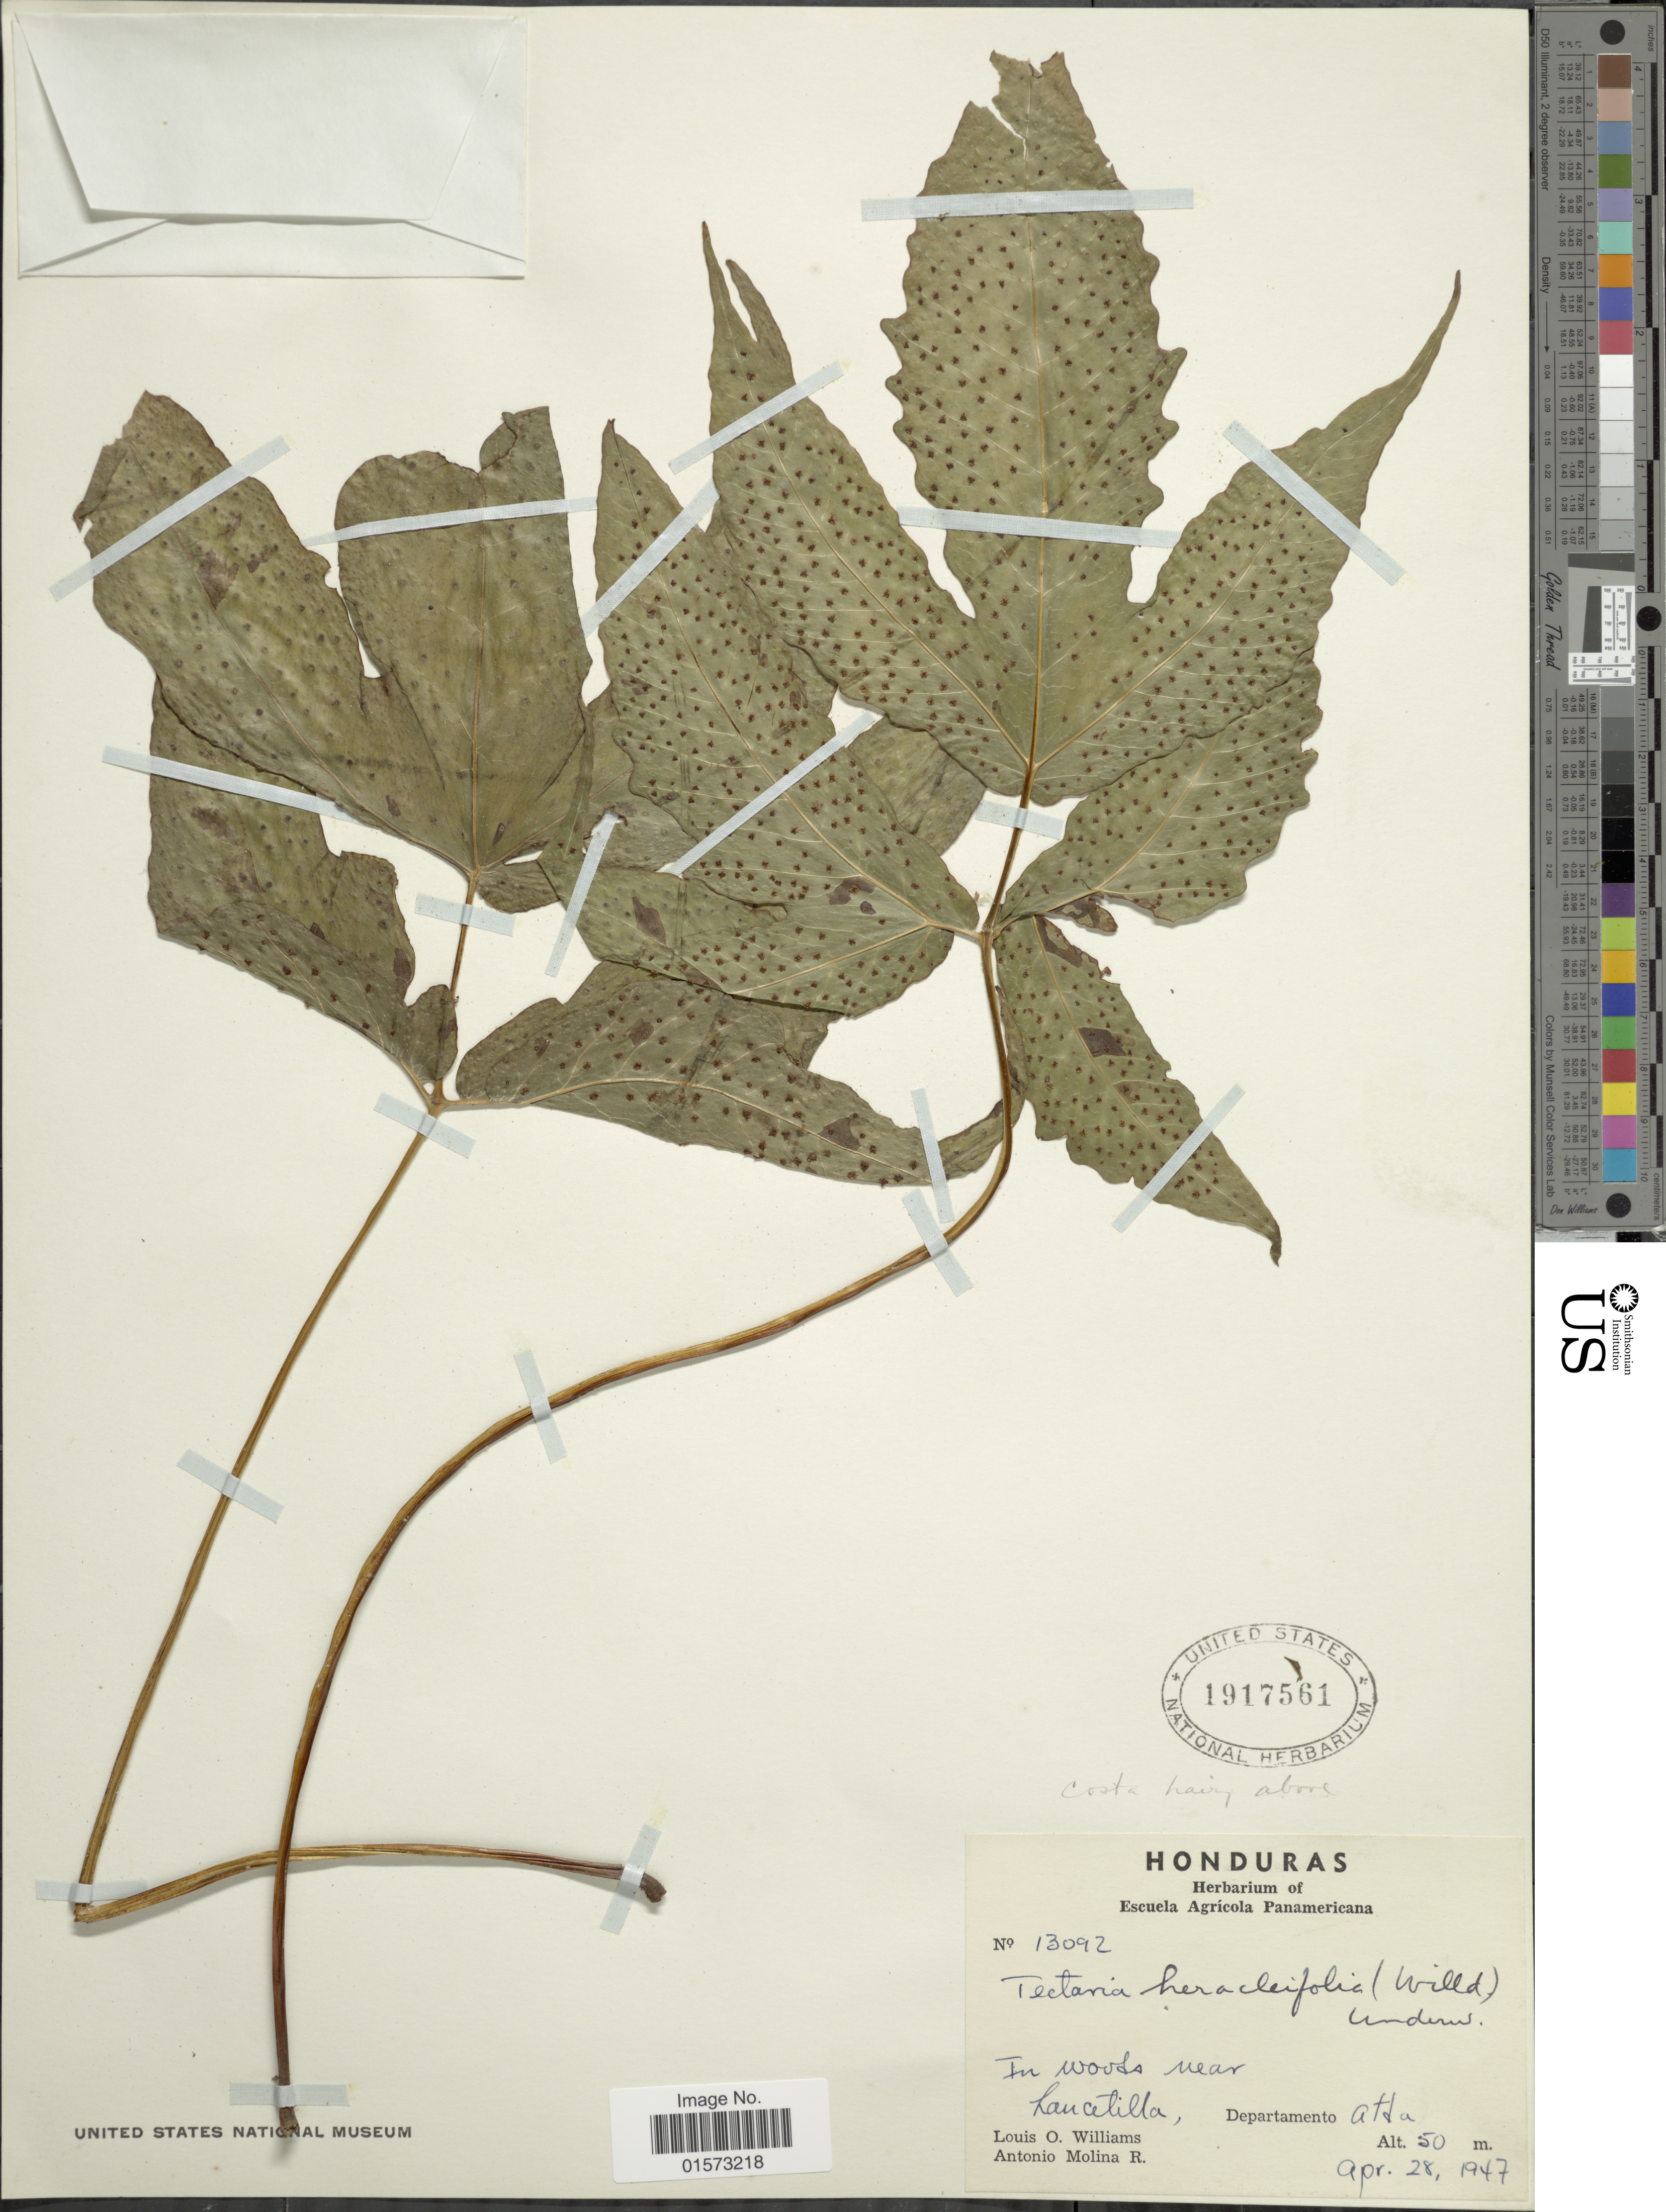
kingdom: Plantae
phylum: Tracheophyta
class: Polypodiopsida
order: Polypodiales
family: Tectariaceae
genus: Tectaria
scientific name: Tectaria heracleifolia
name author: (Willd.) Underw.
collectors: L. O. Williams & A. Molina R.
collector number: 13092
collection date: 1947-04-28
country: Honduras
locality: Lancetilla, departamento Atla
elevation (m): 50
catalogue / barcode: US 1917561